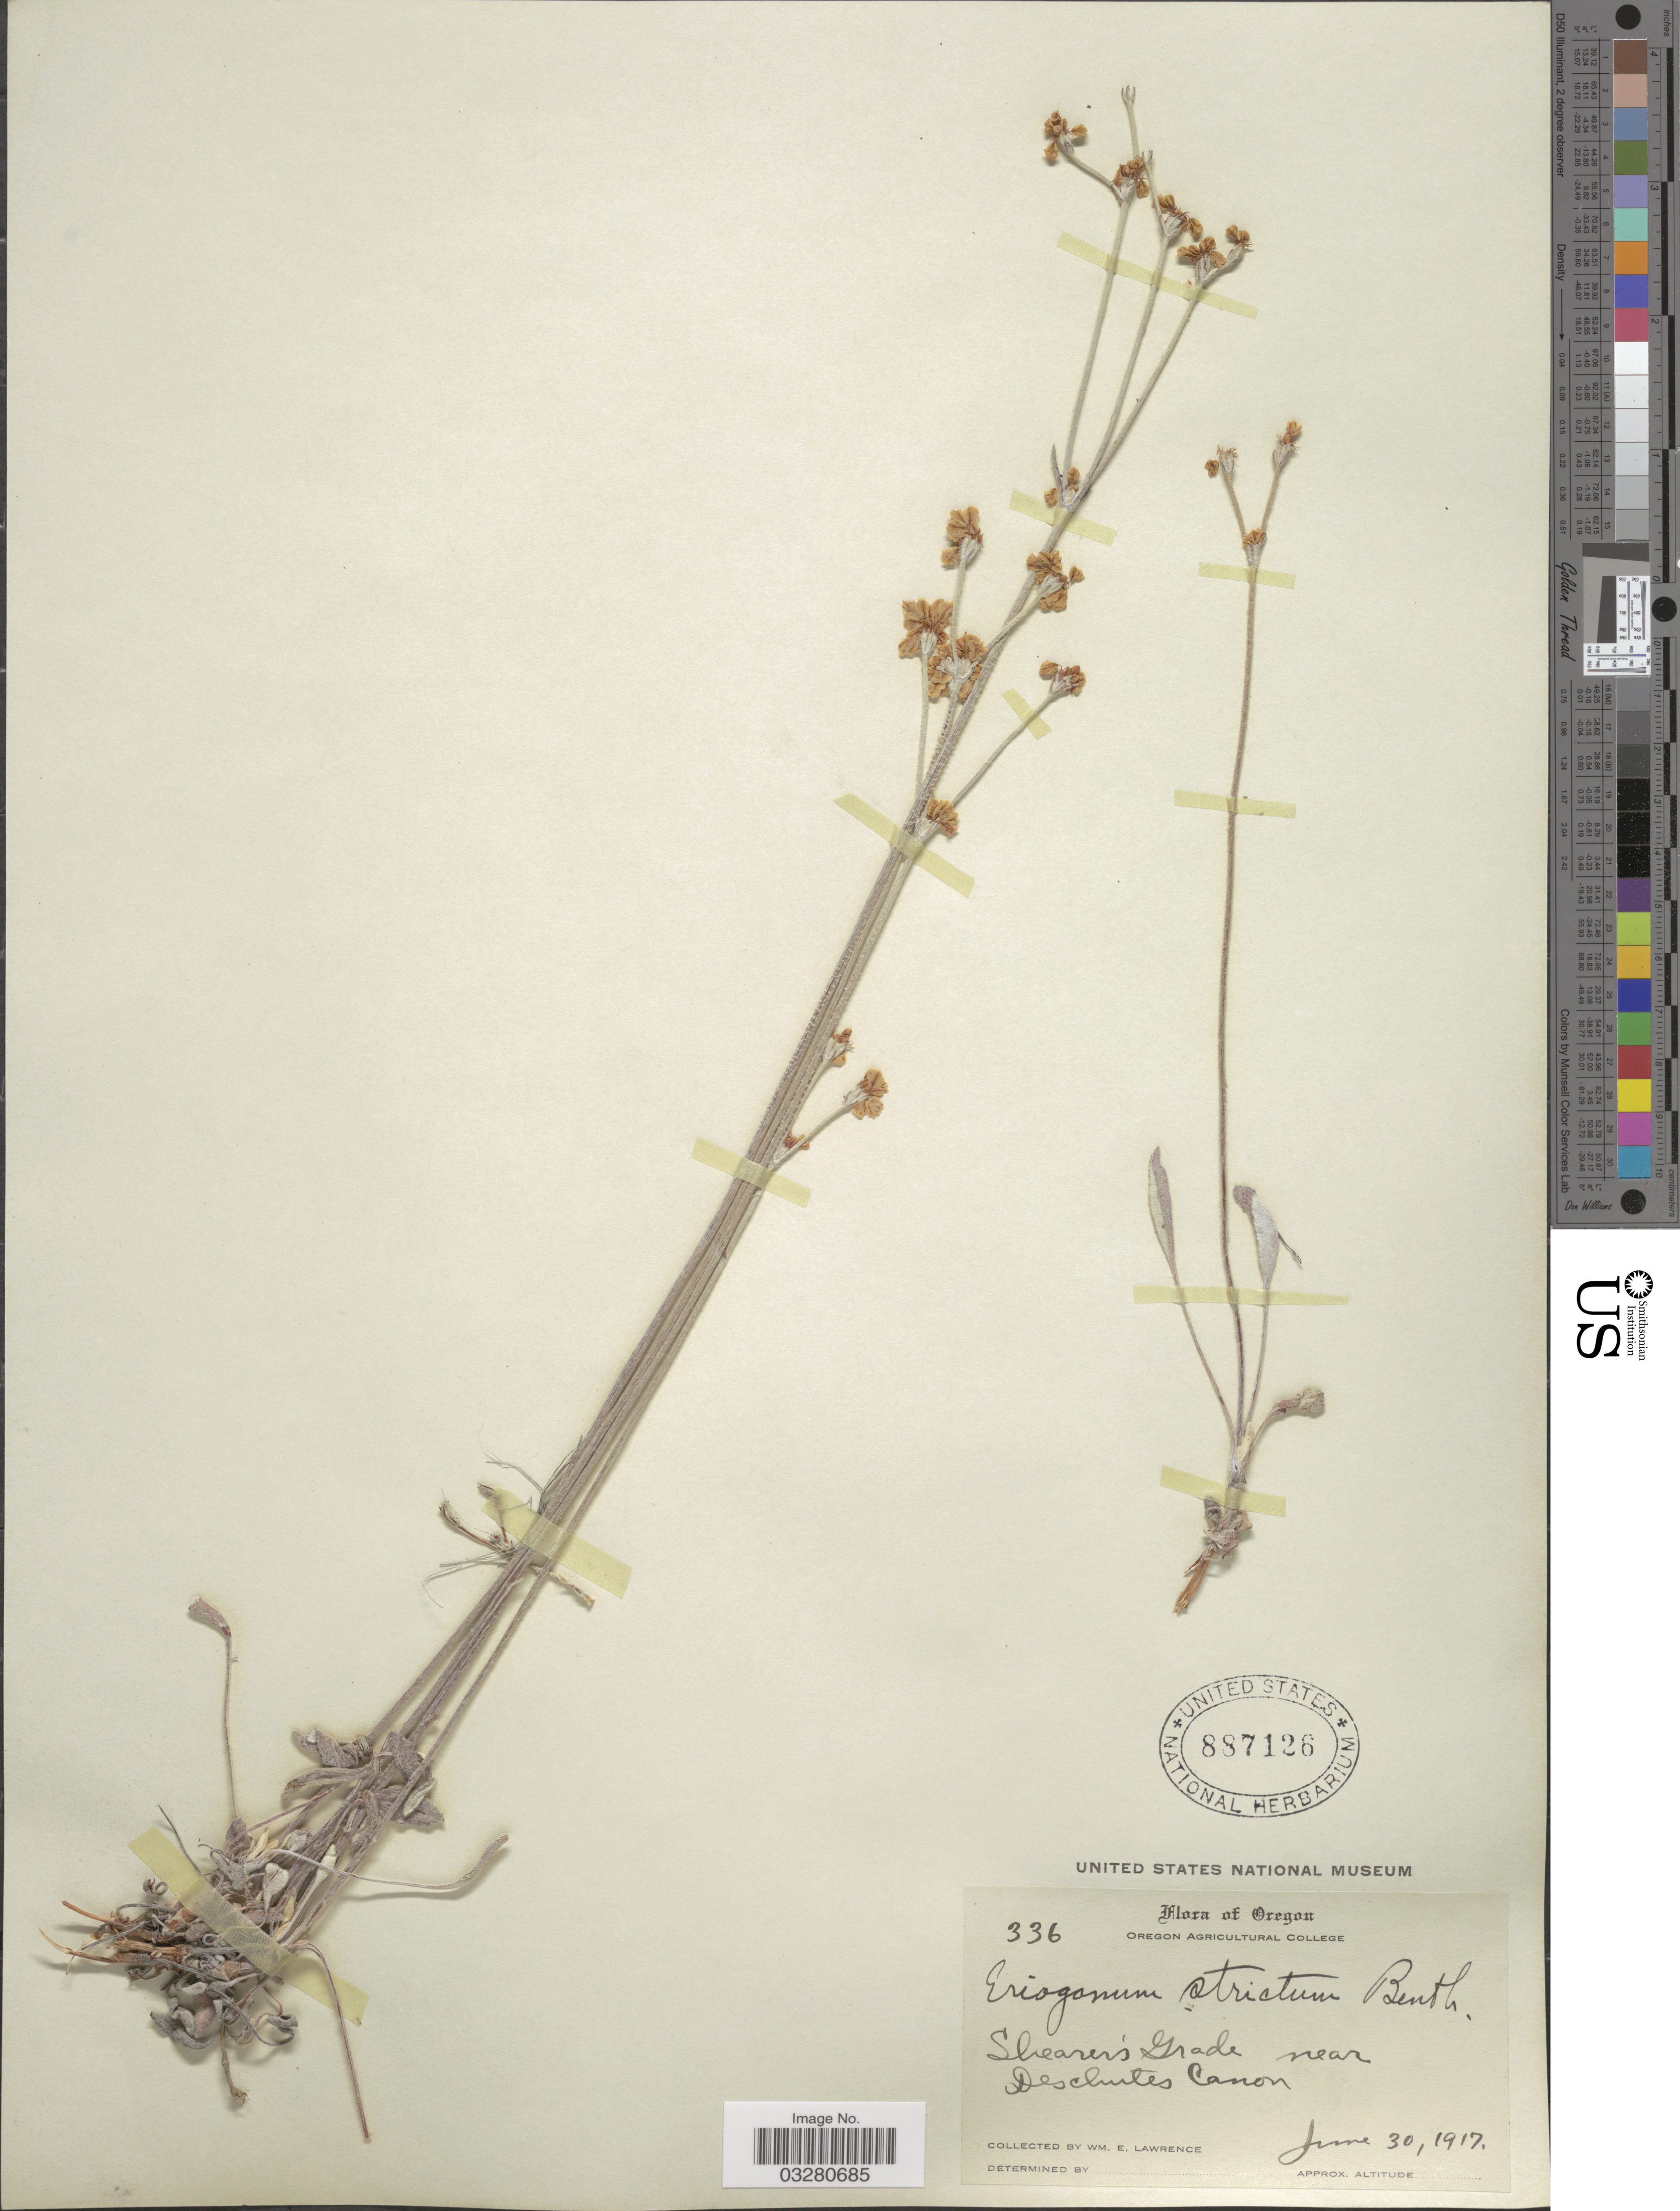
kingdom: Plantae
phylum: Tracheophyta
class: Magnoliopsida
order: Caryophyllales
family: Polygonaceae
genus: Eriogonum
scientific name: Eriogonum proliferum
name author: Torr. & A. Gray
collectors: W. Lawrence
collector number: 336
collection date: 1917-06-30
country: United States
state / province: Oregon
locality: Schearer's Gradem near Deschutes Canon.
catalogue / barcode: US 887126